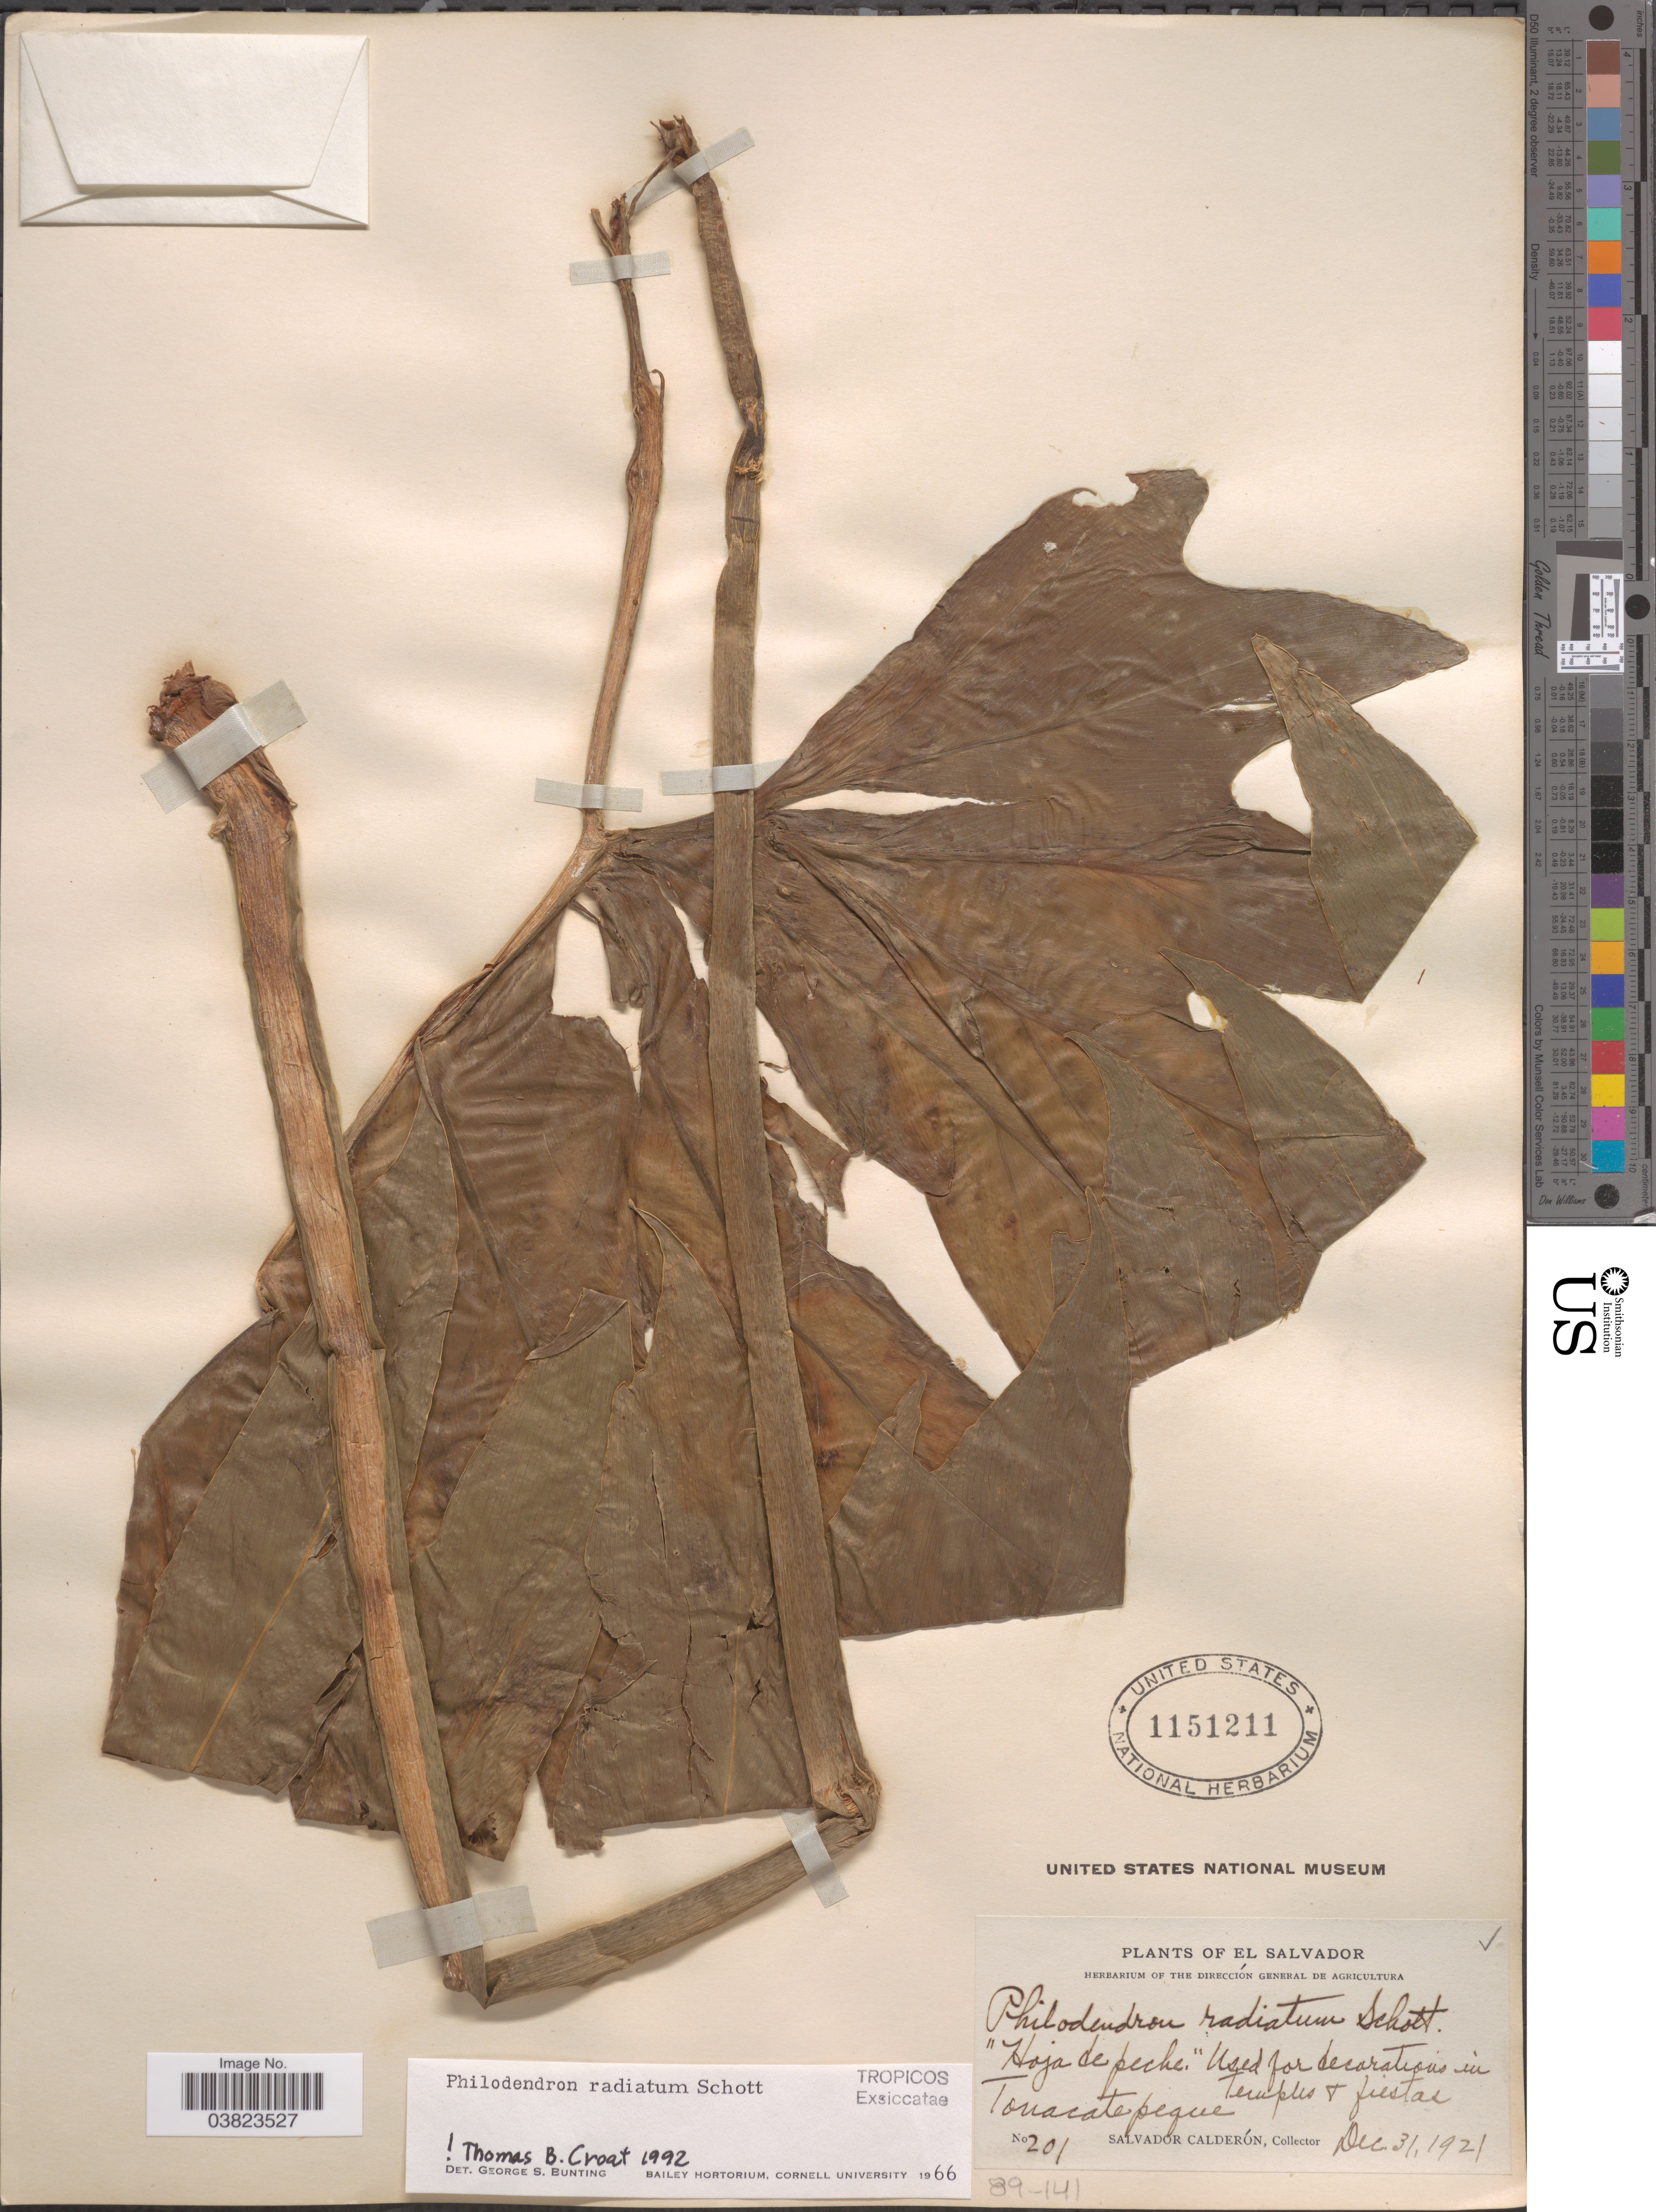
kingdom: Plantae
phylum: Tracheophyta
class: Liliopsida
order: Alismatales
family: Araceae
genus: Philodendron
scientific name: Philodendron radiatum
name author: Schott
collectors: S. Calderón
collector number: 201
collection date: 1921-12-31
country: El Salvador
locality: Tonacatepeque.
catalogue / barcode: US 1151211